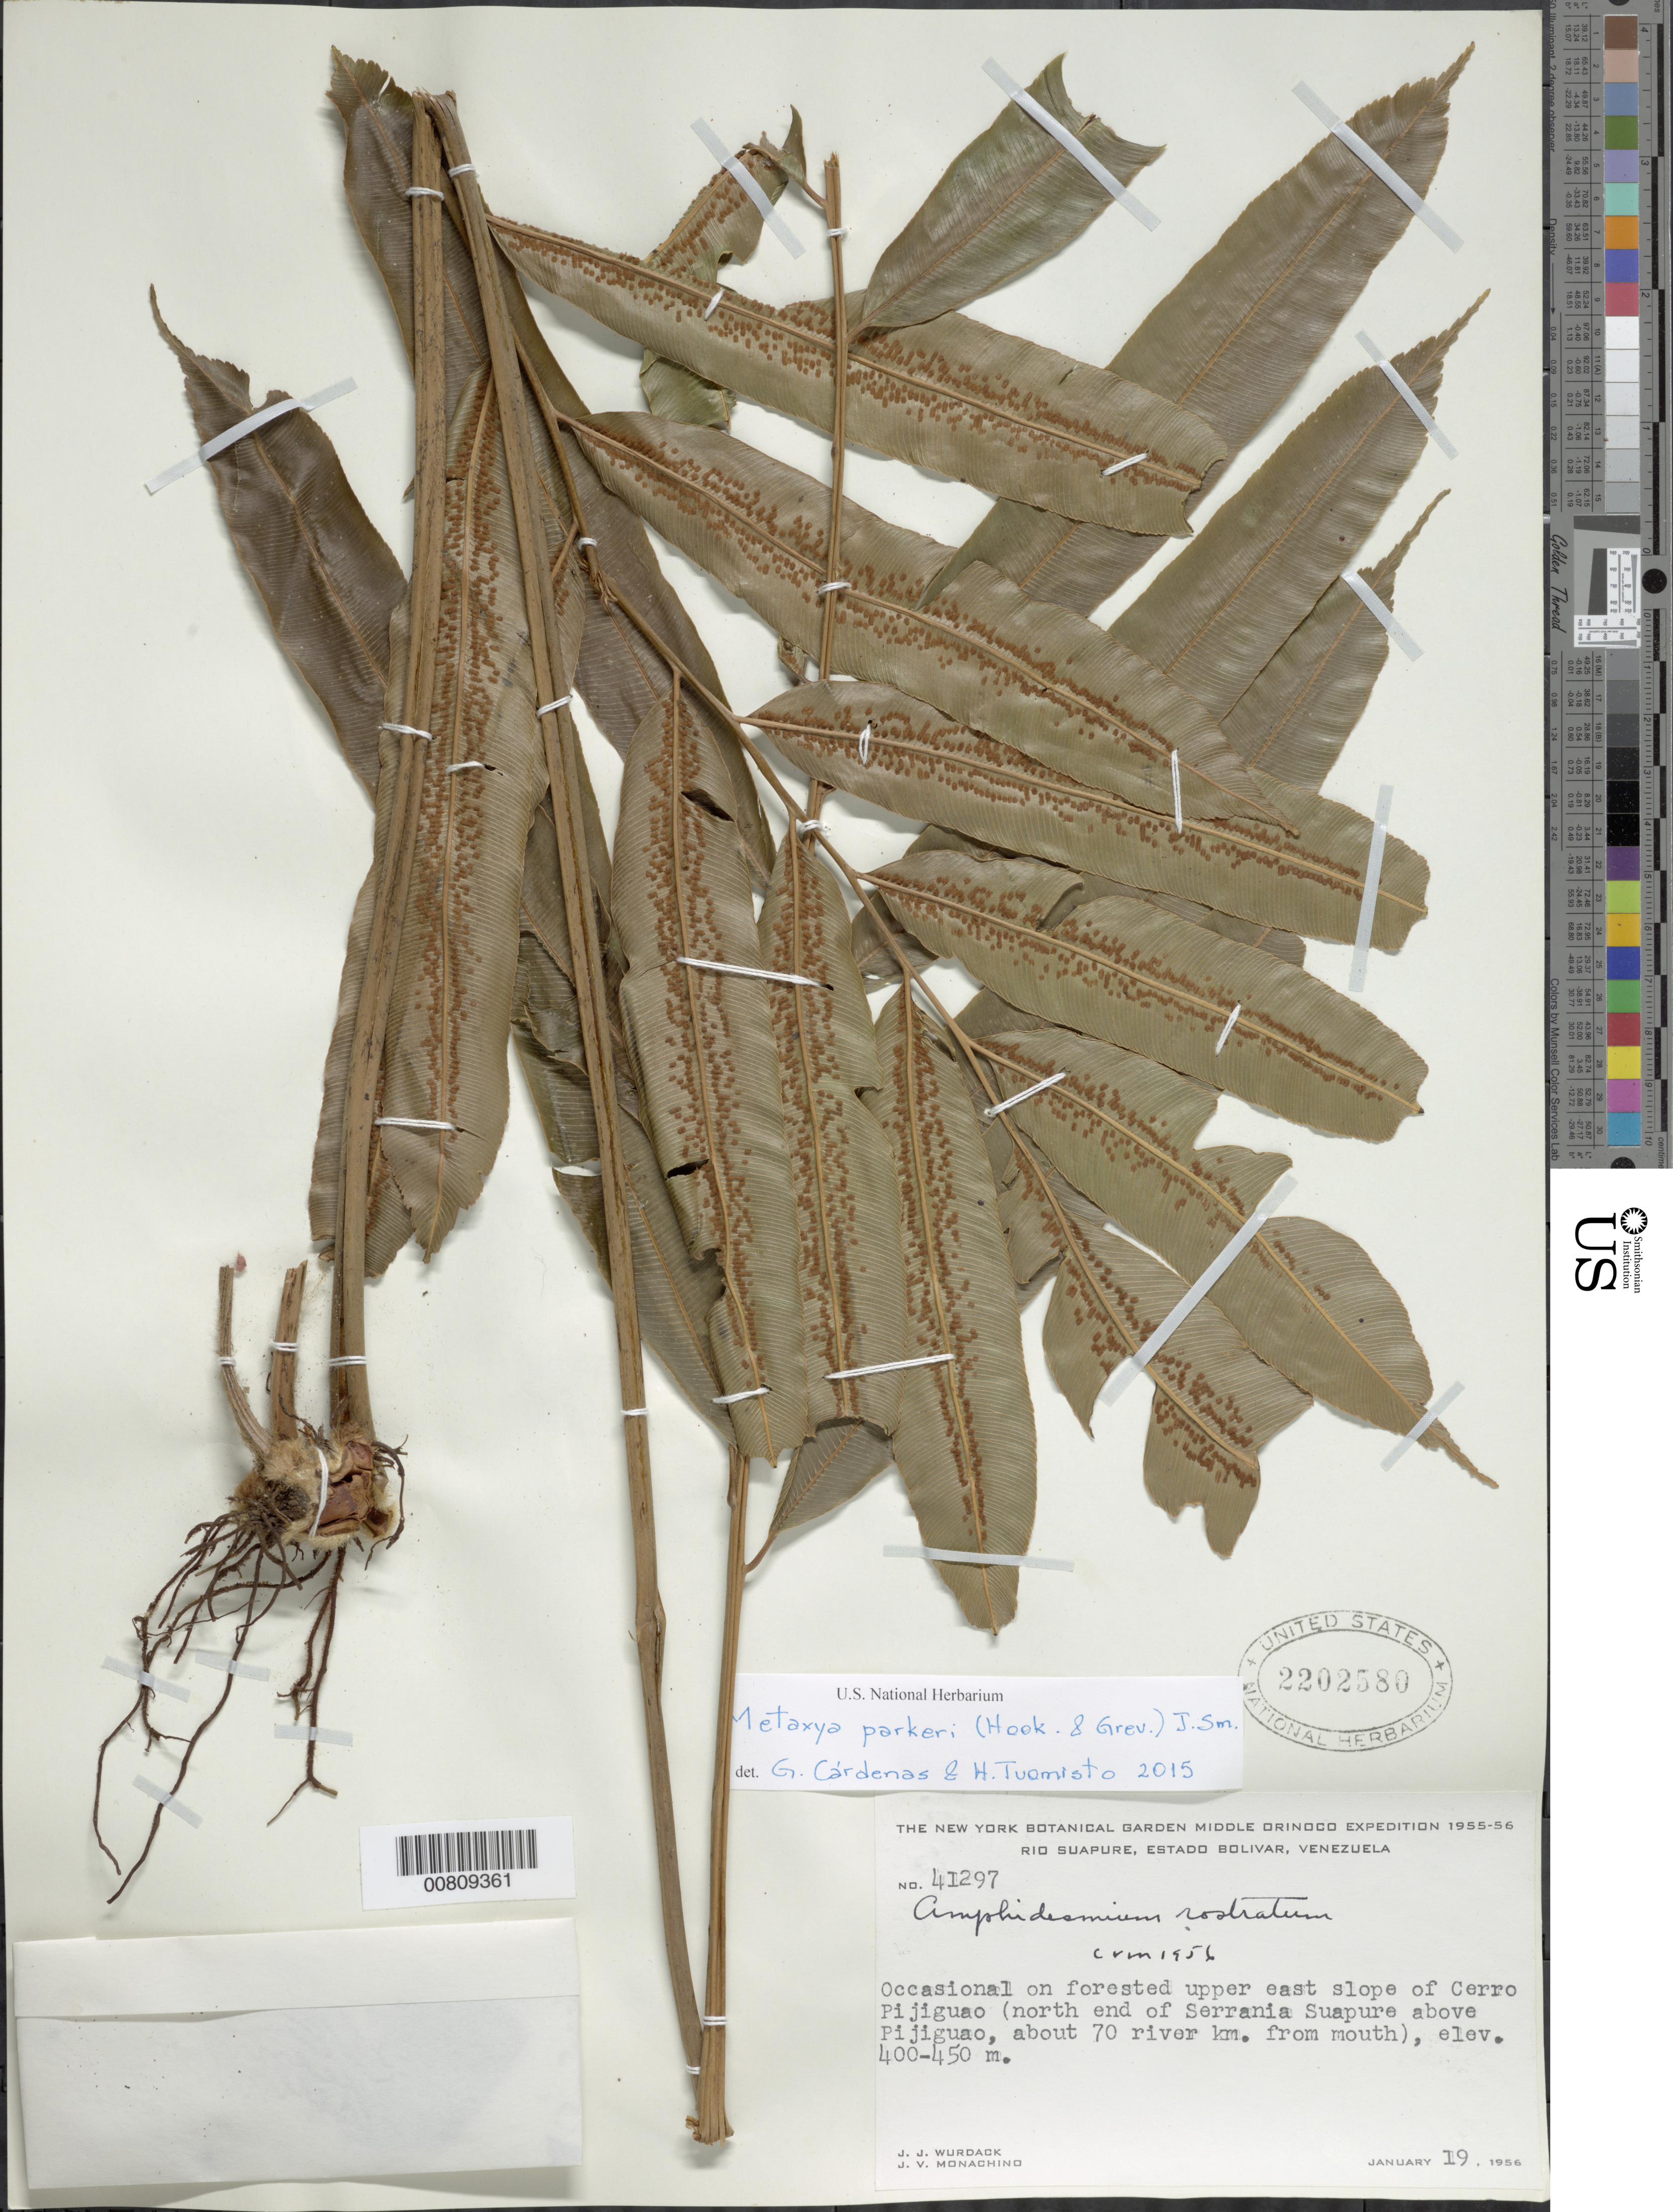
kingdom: Plantae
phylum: Tracheophyta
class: Polypodiopsida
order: Cyatheales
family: Metaxyaceae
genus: Metaxya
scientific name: Metaxya parkeri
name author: (Hook. & Grev.) J. Sm.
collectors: J. J. Wurdack & J. V. Monachino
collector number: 41297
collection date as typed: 19-Jan-56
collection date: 1956-01-19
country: Venezuela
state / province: Bolívar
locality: Cerro Pijiguao, upper E slope, N end of Serrania Suapure above Pijiguao, about 70 river km from mouth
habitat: Forested upper E slope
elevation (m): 400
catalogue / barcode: US 2202580